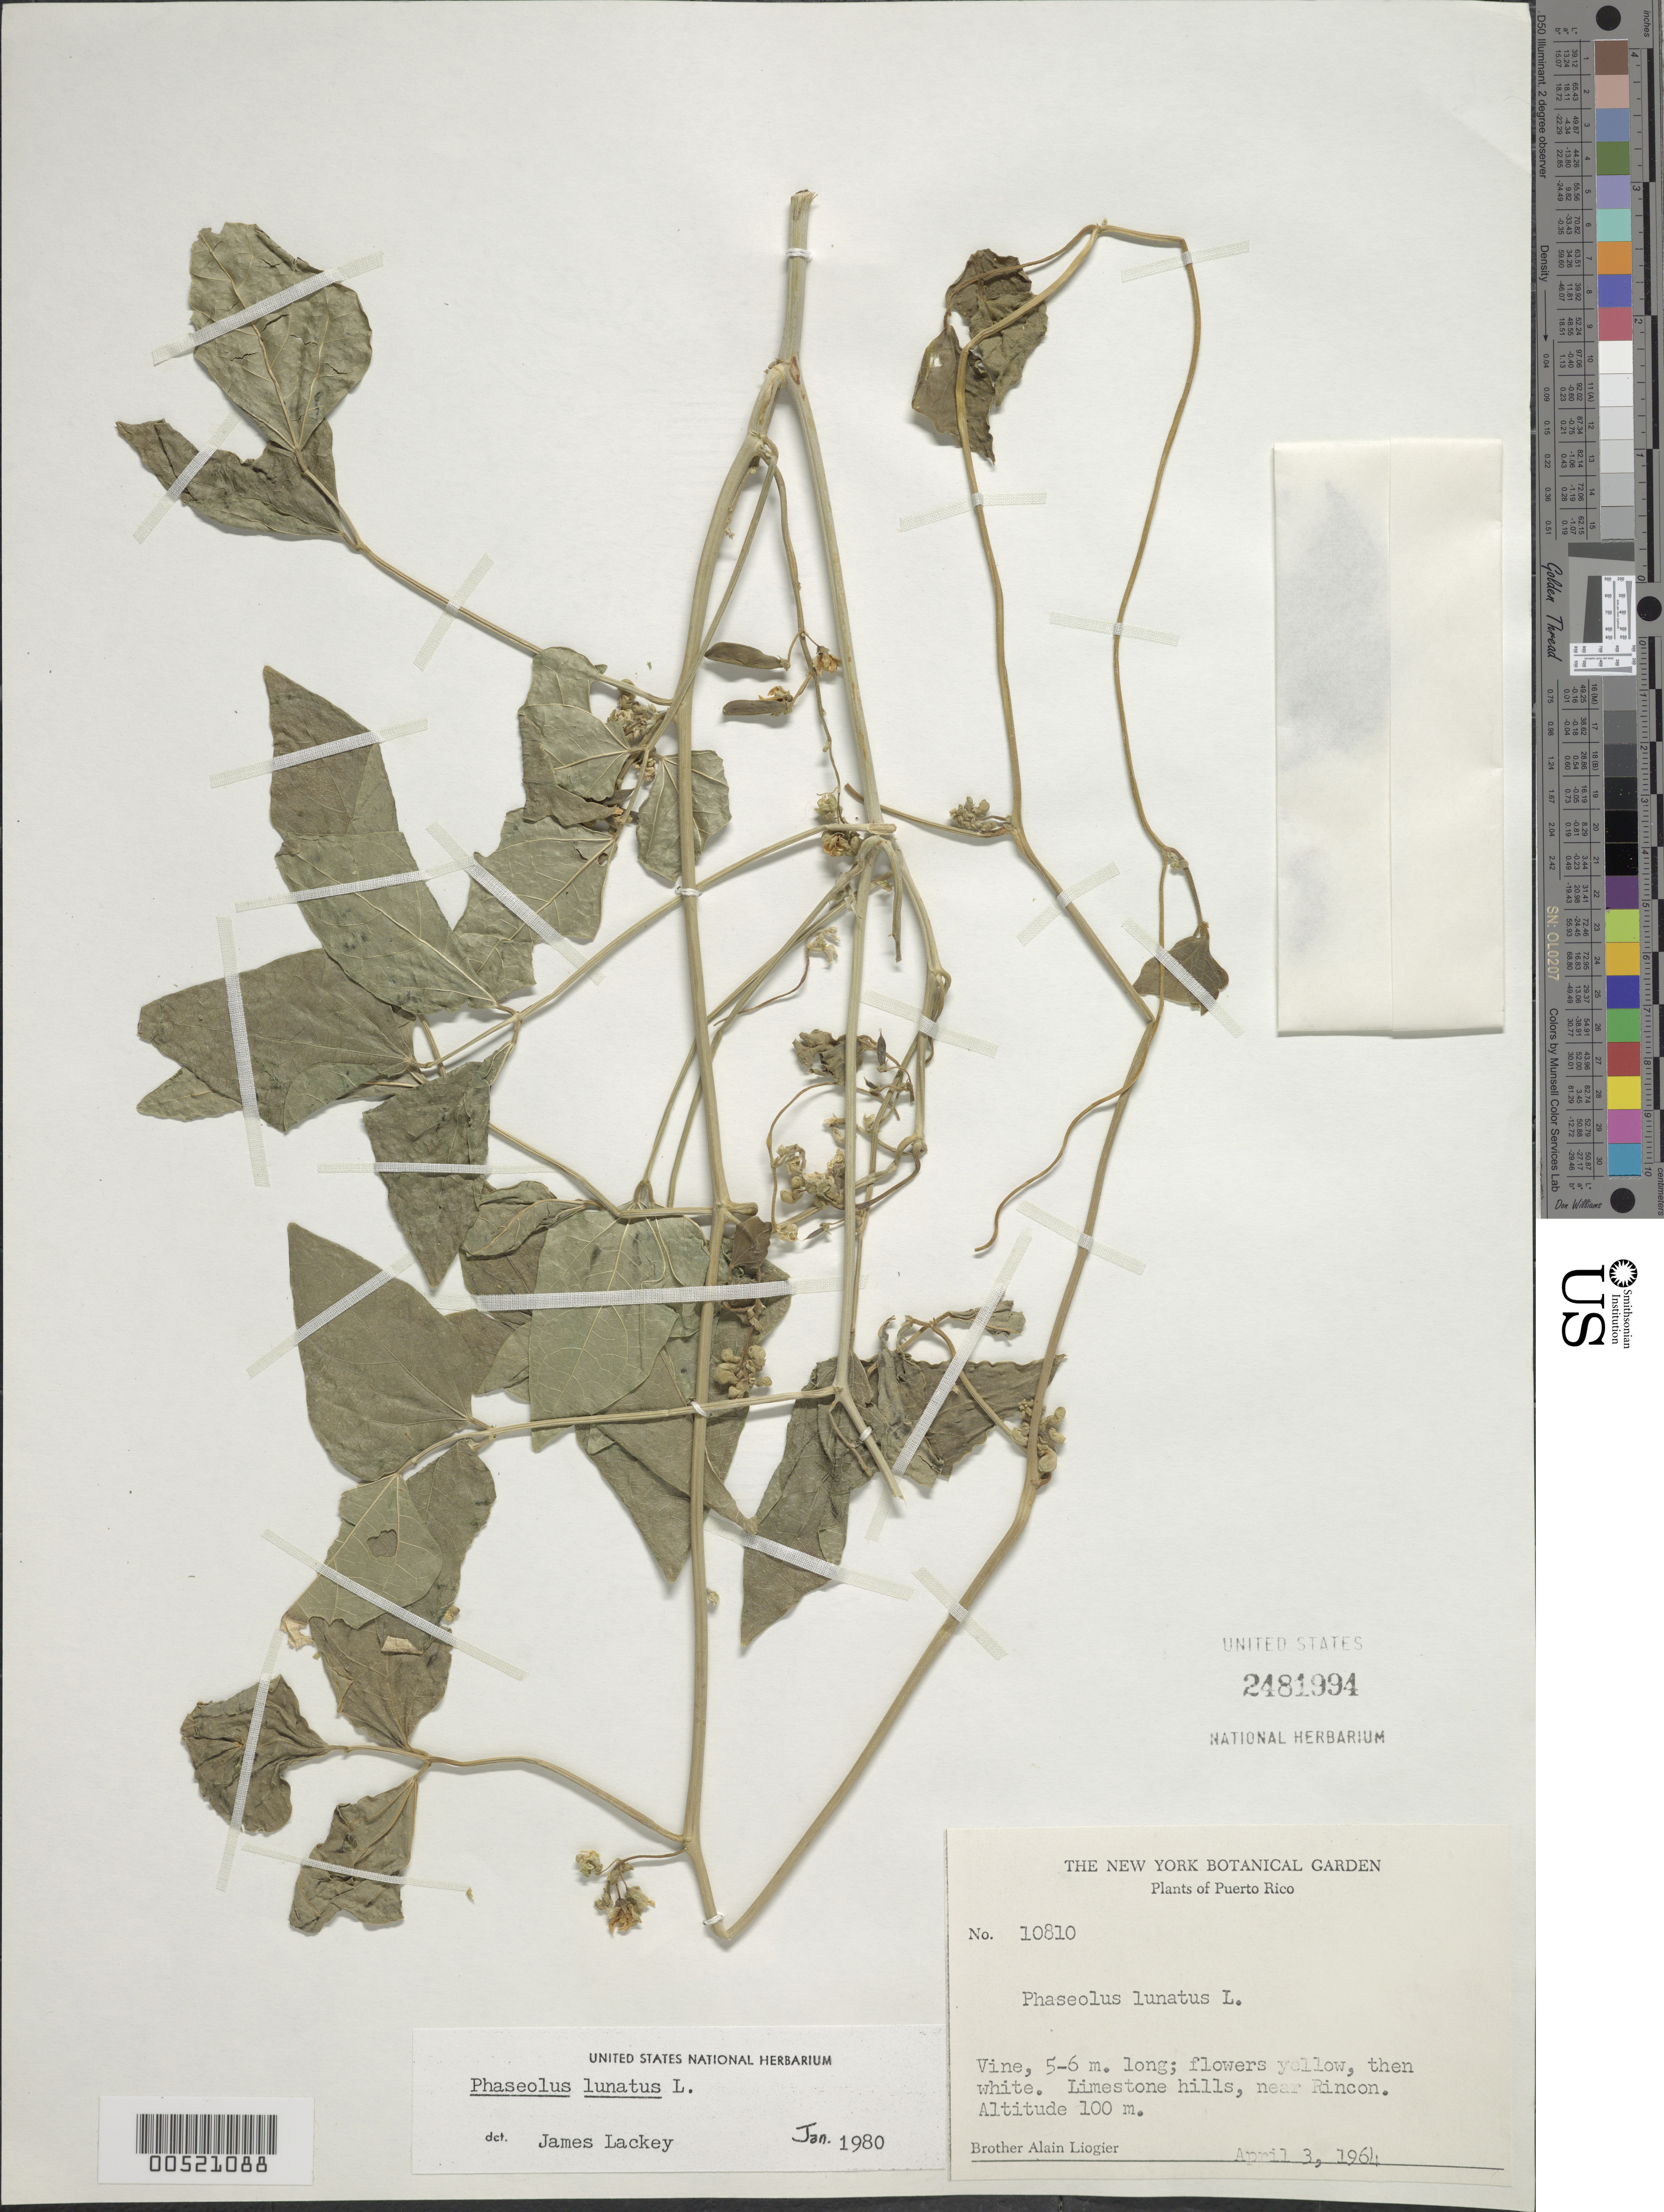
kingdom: Plantae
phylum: Tracheophyta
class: Magnoliopsida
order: Fabales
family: Fabaceae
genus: Phaseolus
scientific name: Phaseolus lunatus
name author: L.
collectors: A. H. Liogier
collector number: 10810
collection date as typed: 03 Apr 1964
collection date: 1964-04-03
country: Puerto Rico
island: Greater Antilles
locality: near Rincon. Limestone hills.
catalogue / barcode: US 2481994